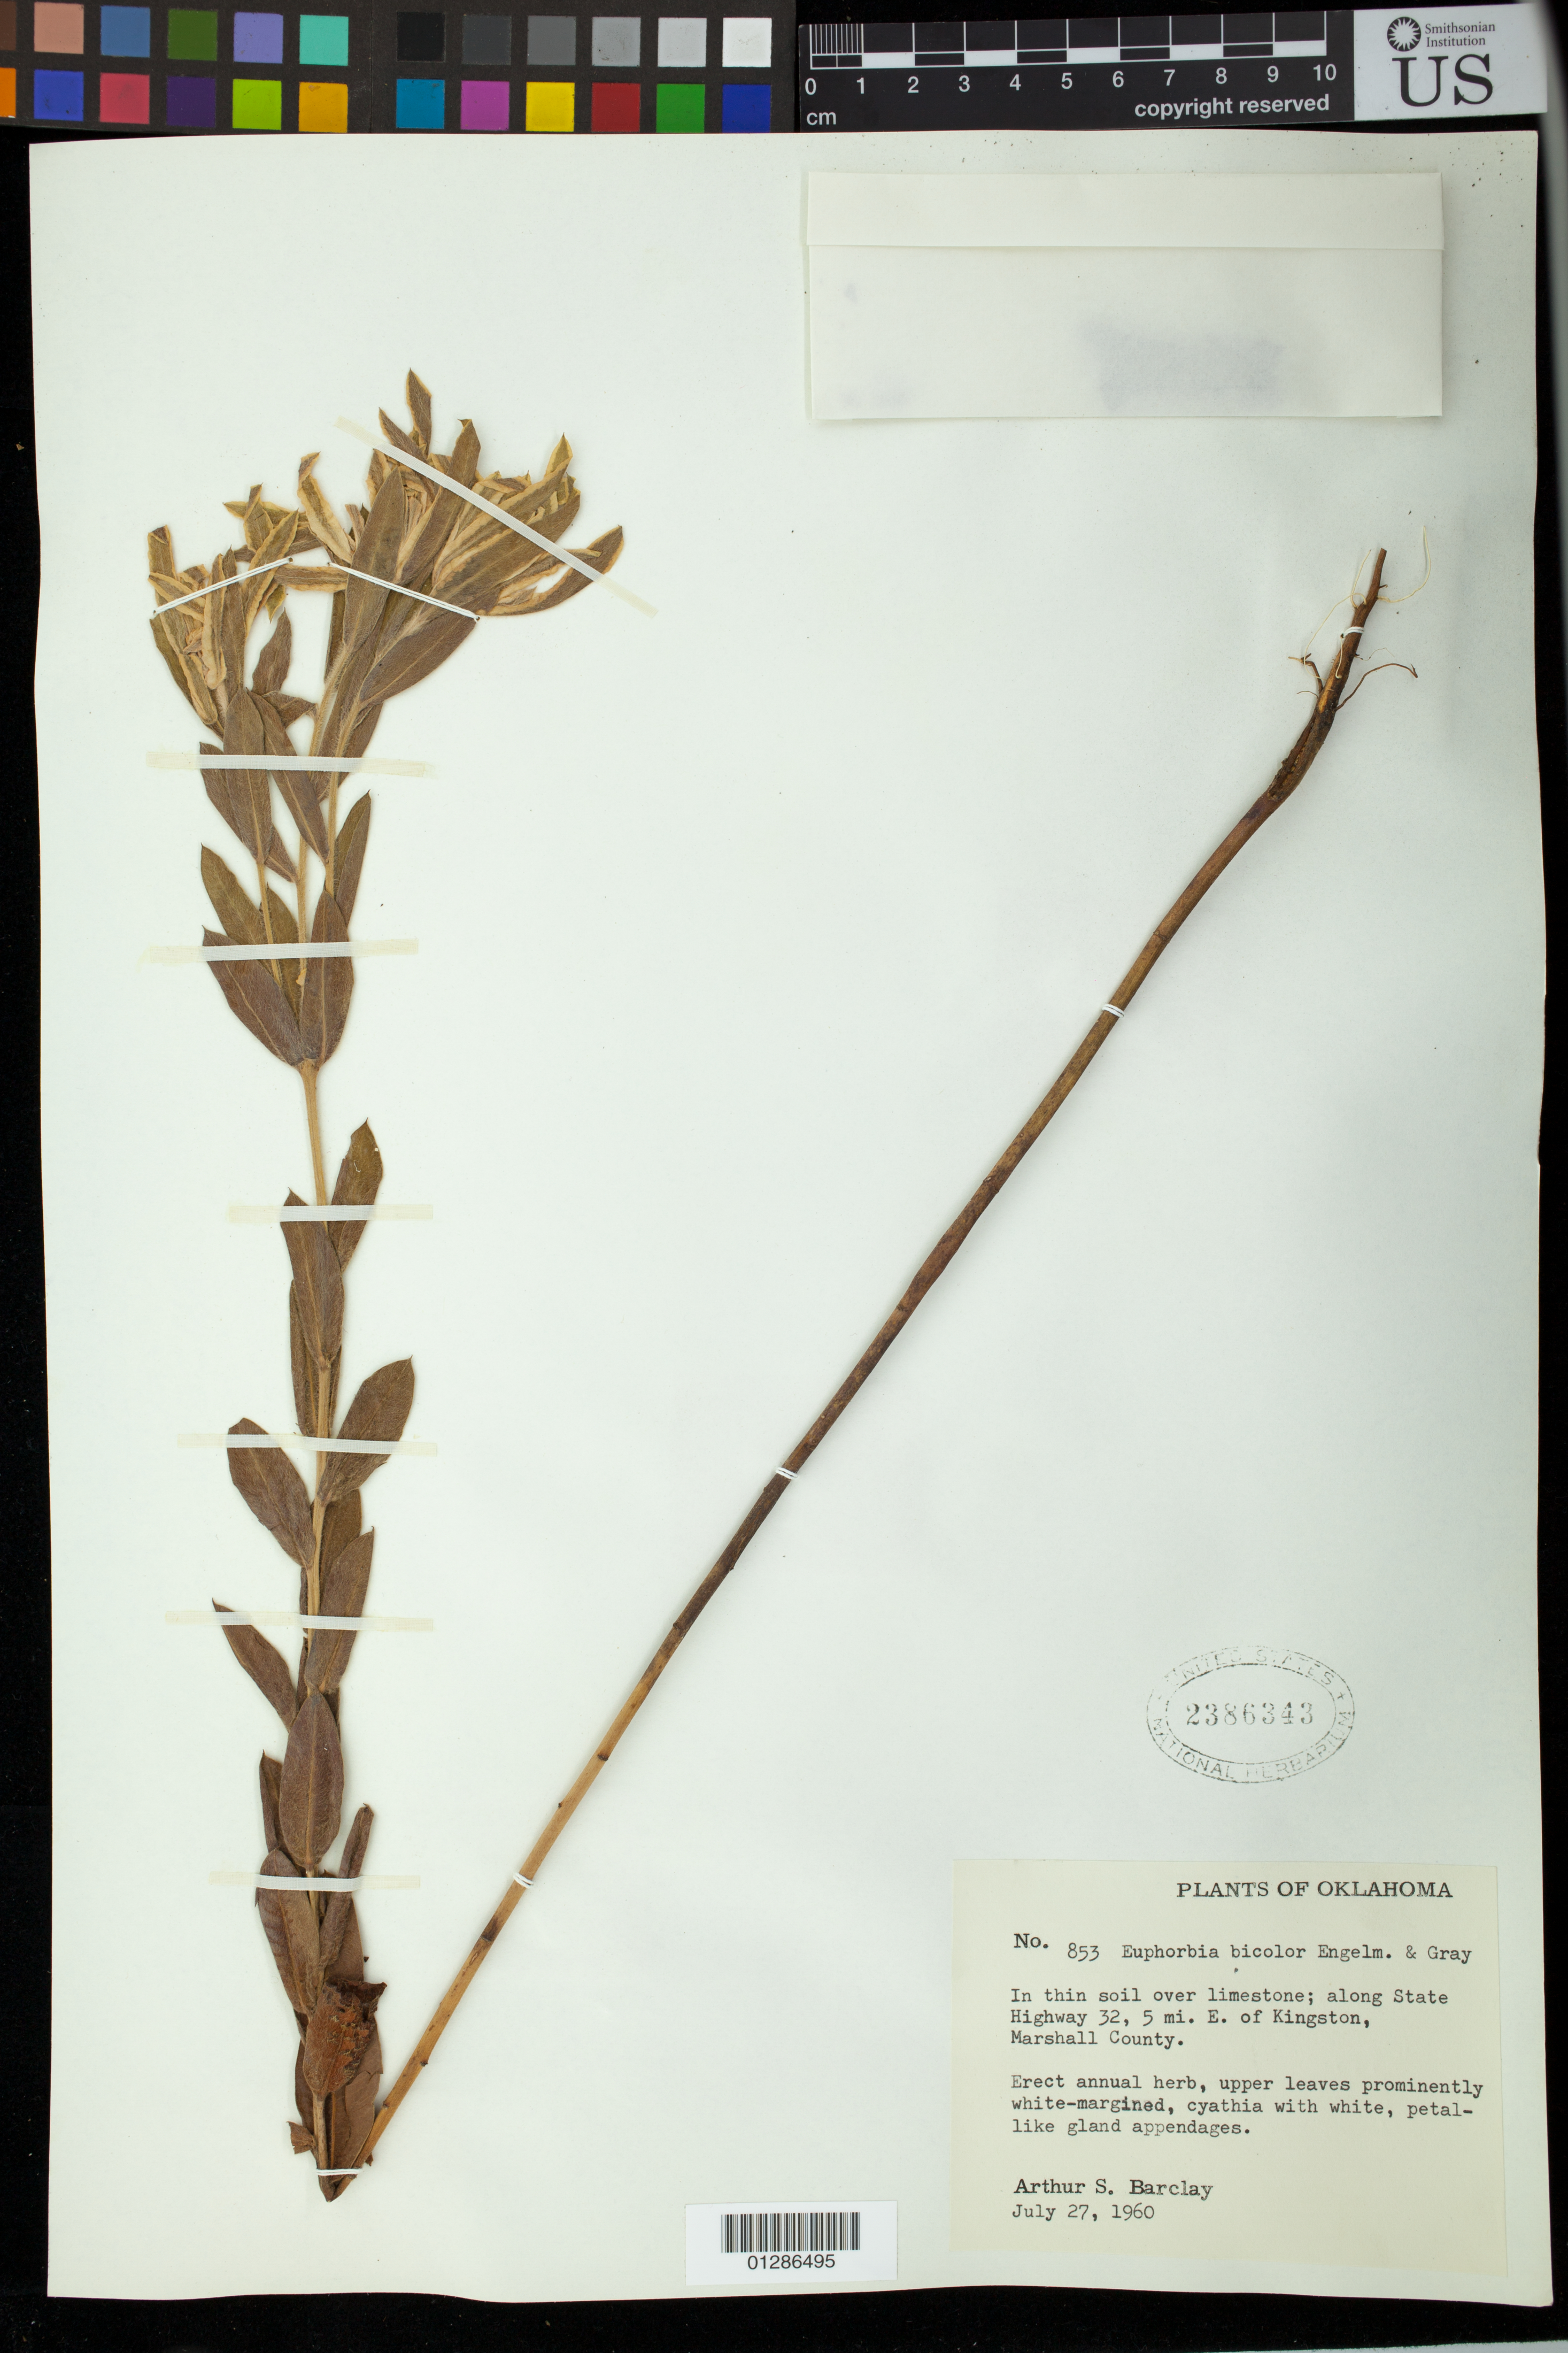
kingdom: Plantae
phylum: Tracheophyta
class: Magnoliopsida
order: Malpighiales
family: Euphorbiaceae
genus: Euphorbia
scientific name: Euphorbia bicolor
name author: Engelm. & A. Gray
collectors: A. S. Barclay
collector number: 853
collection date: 1960-07-27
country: United States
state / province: Oklahoma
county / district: Marshall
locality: along State Highway 32, 5 mi. E of Kingston.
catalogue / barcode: US 2386343